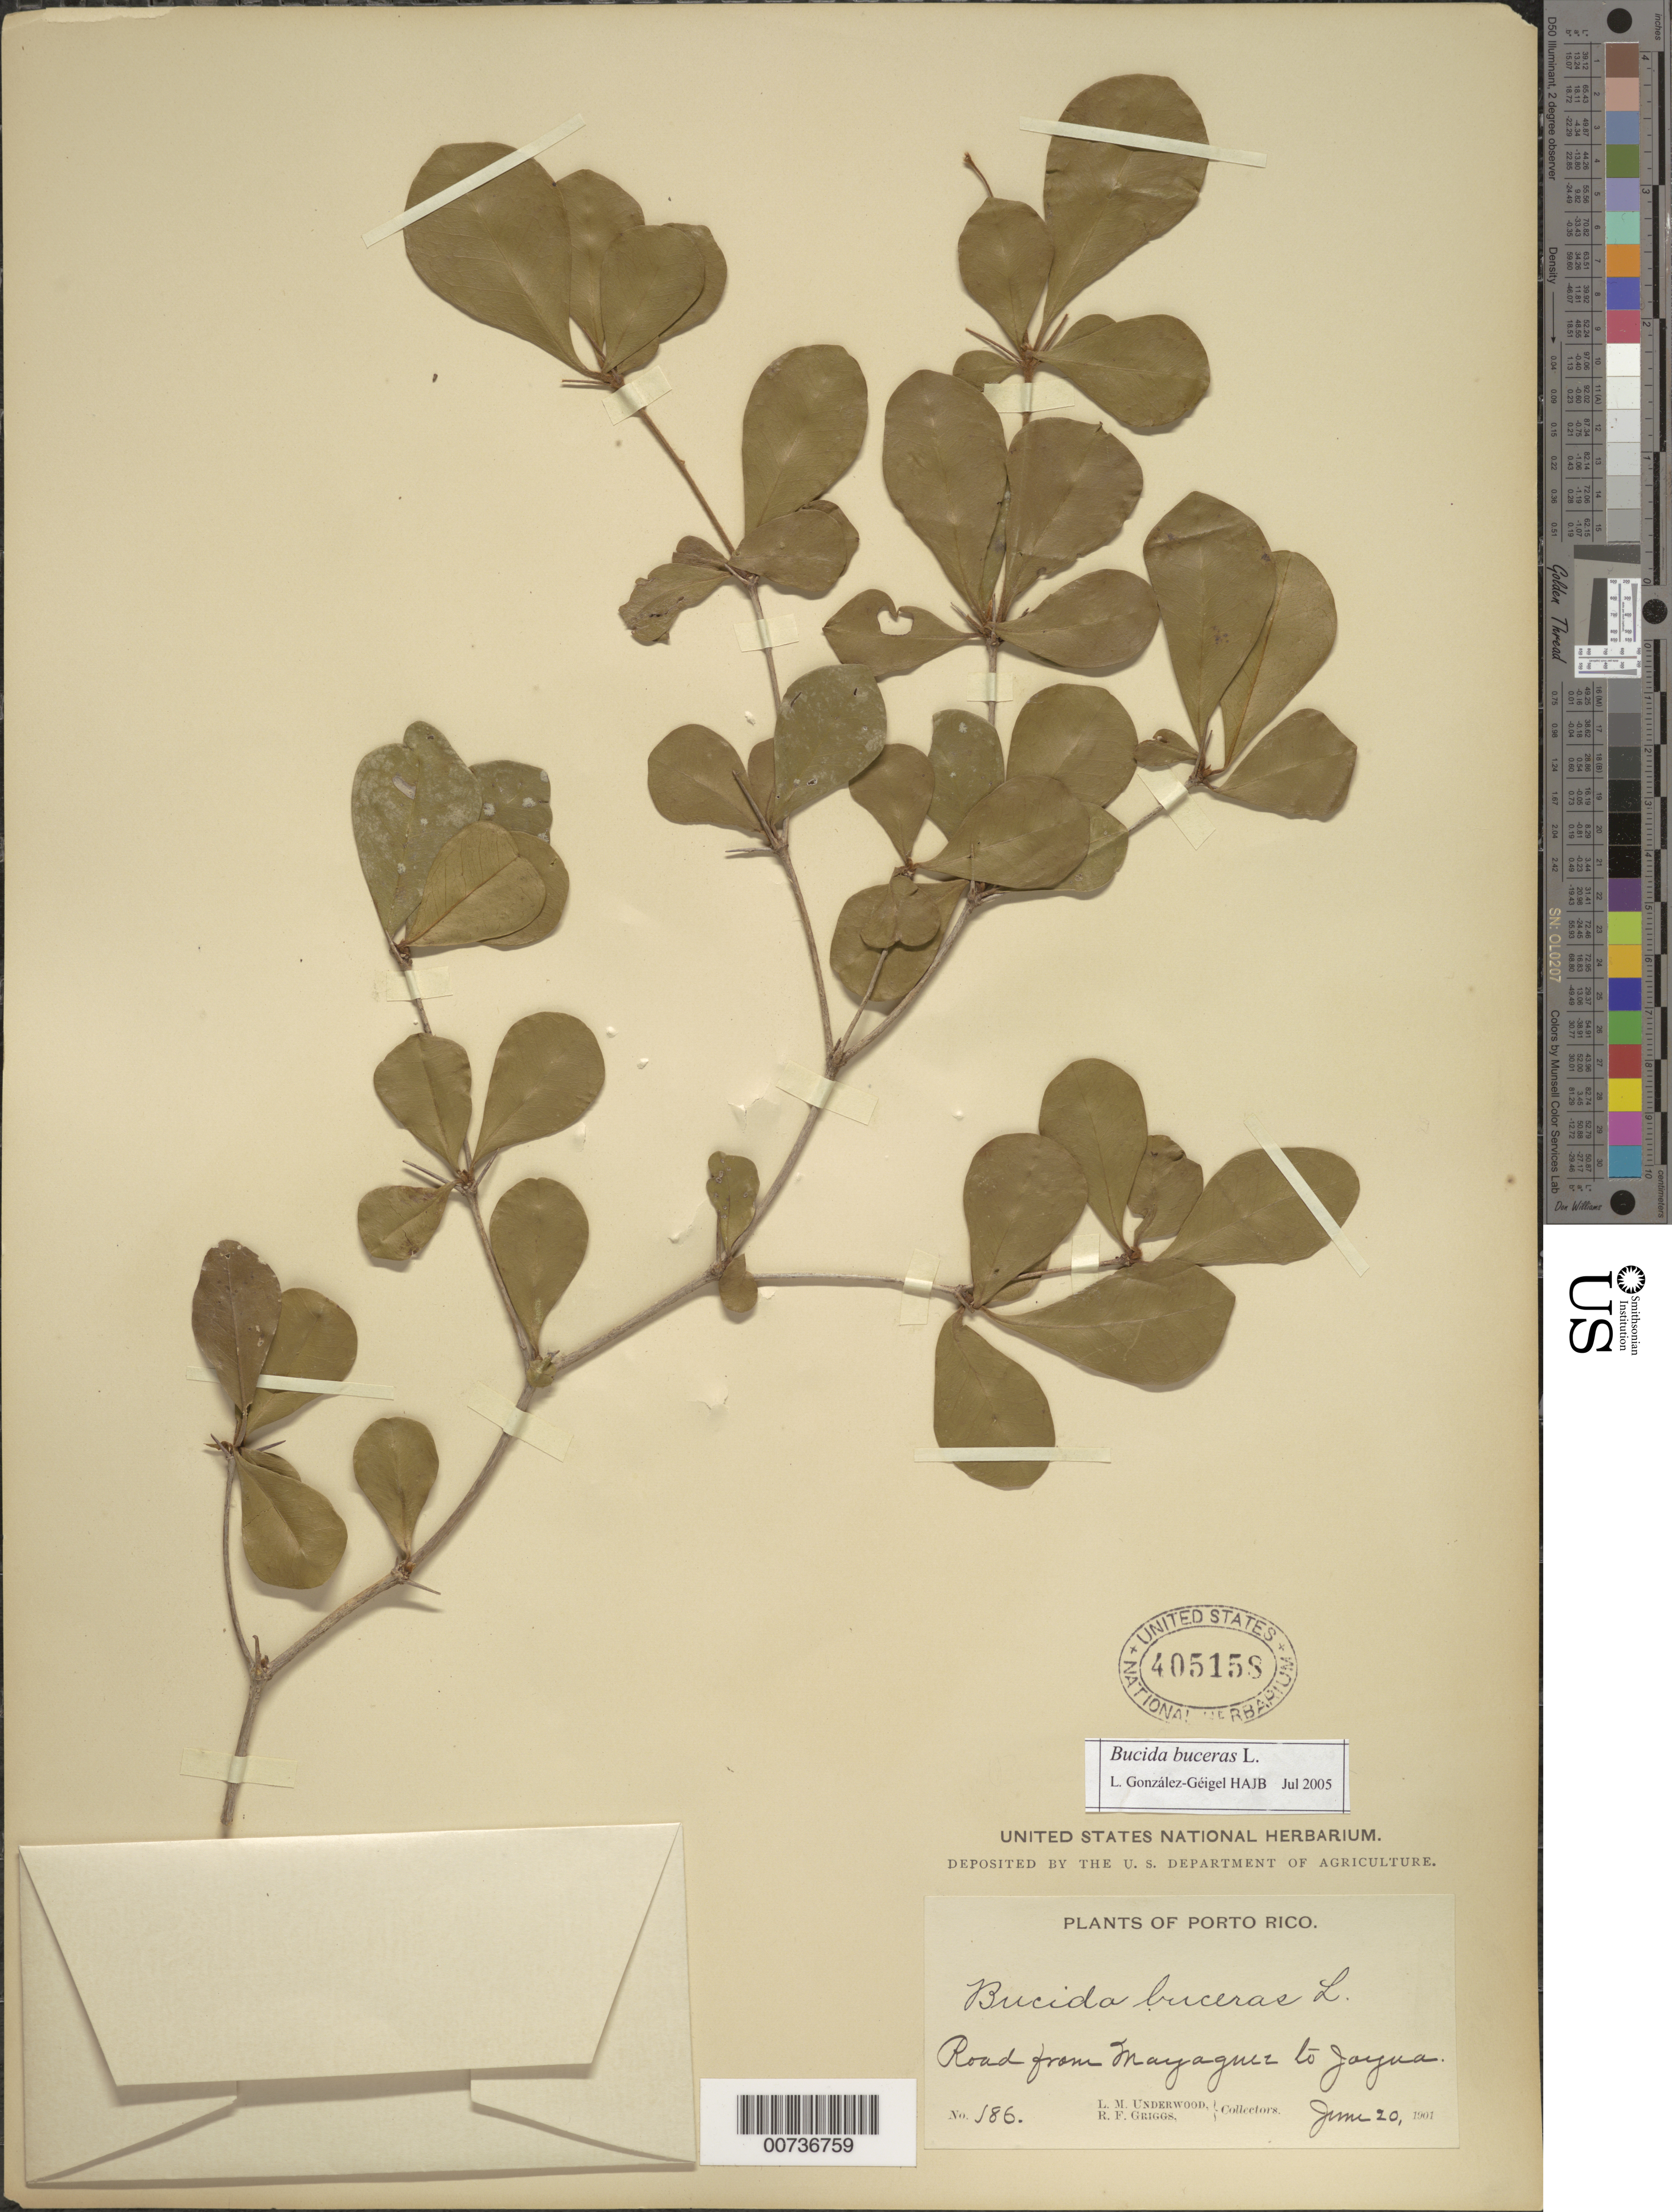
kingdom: Plantae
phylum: Tracheophyta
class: Magnoliopsida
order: Myrtales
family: Combretaceae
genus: Terminalia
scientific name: Terminalia buceras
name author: (L.) C. Wright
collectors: L. M. Underwood & R. F. Griggs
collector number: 186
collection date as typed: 20 Jun 1901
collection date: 1901-06-20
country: Puerto Rico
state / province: Mayagüez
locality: Road from Mayaguez to Jayuya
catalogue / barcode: US 405158